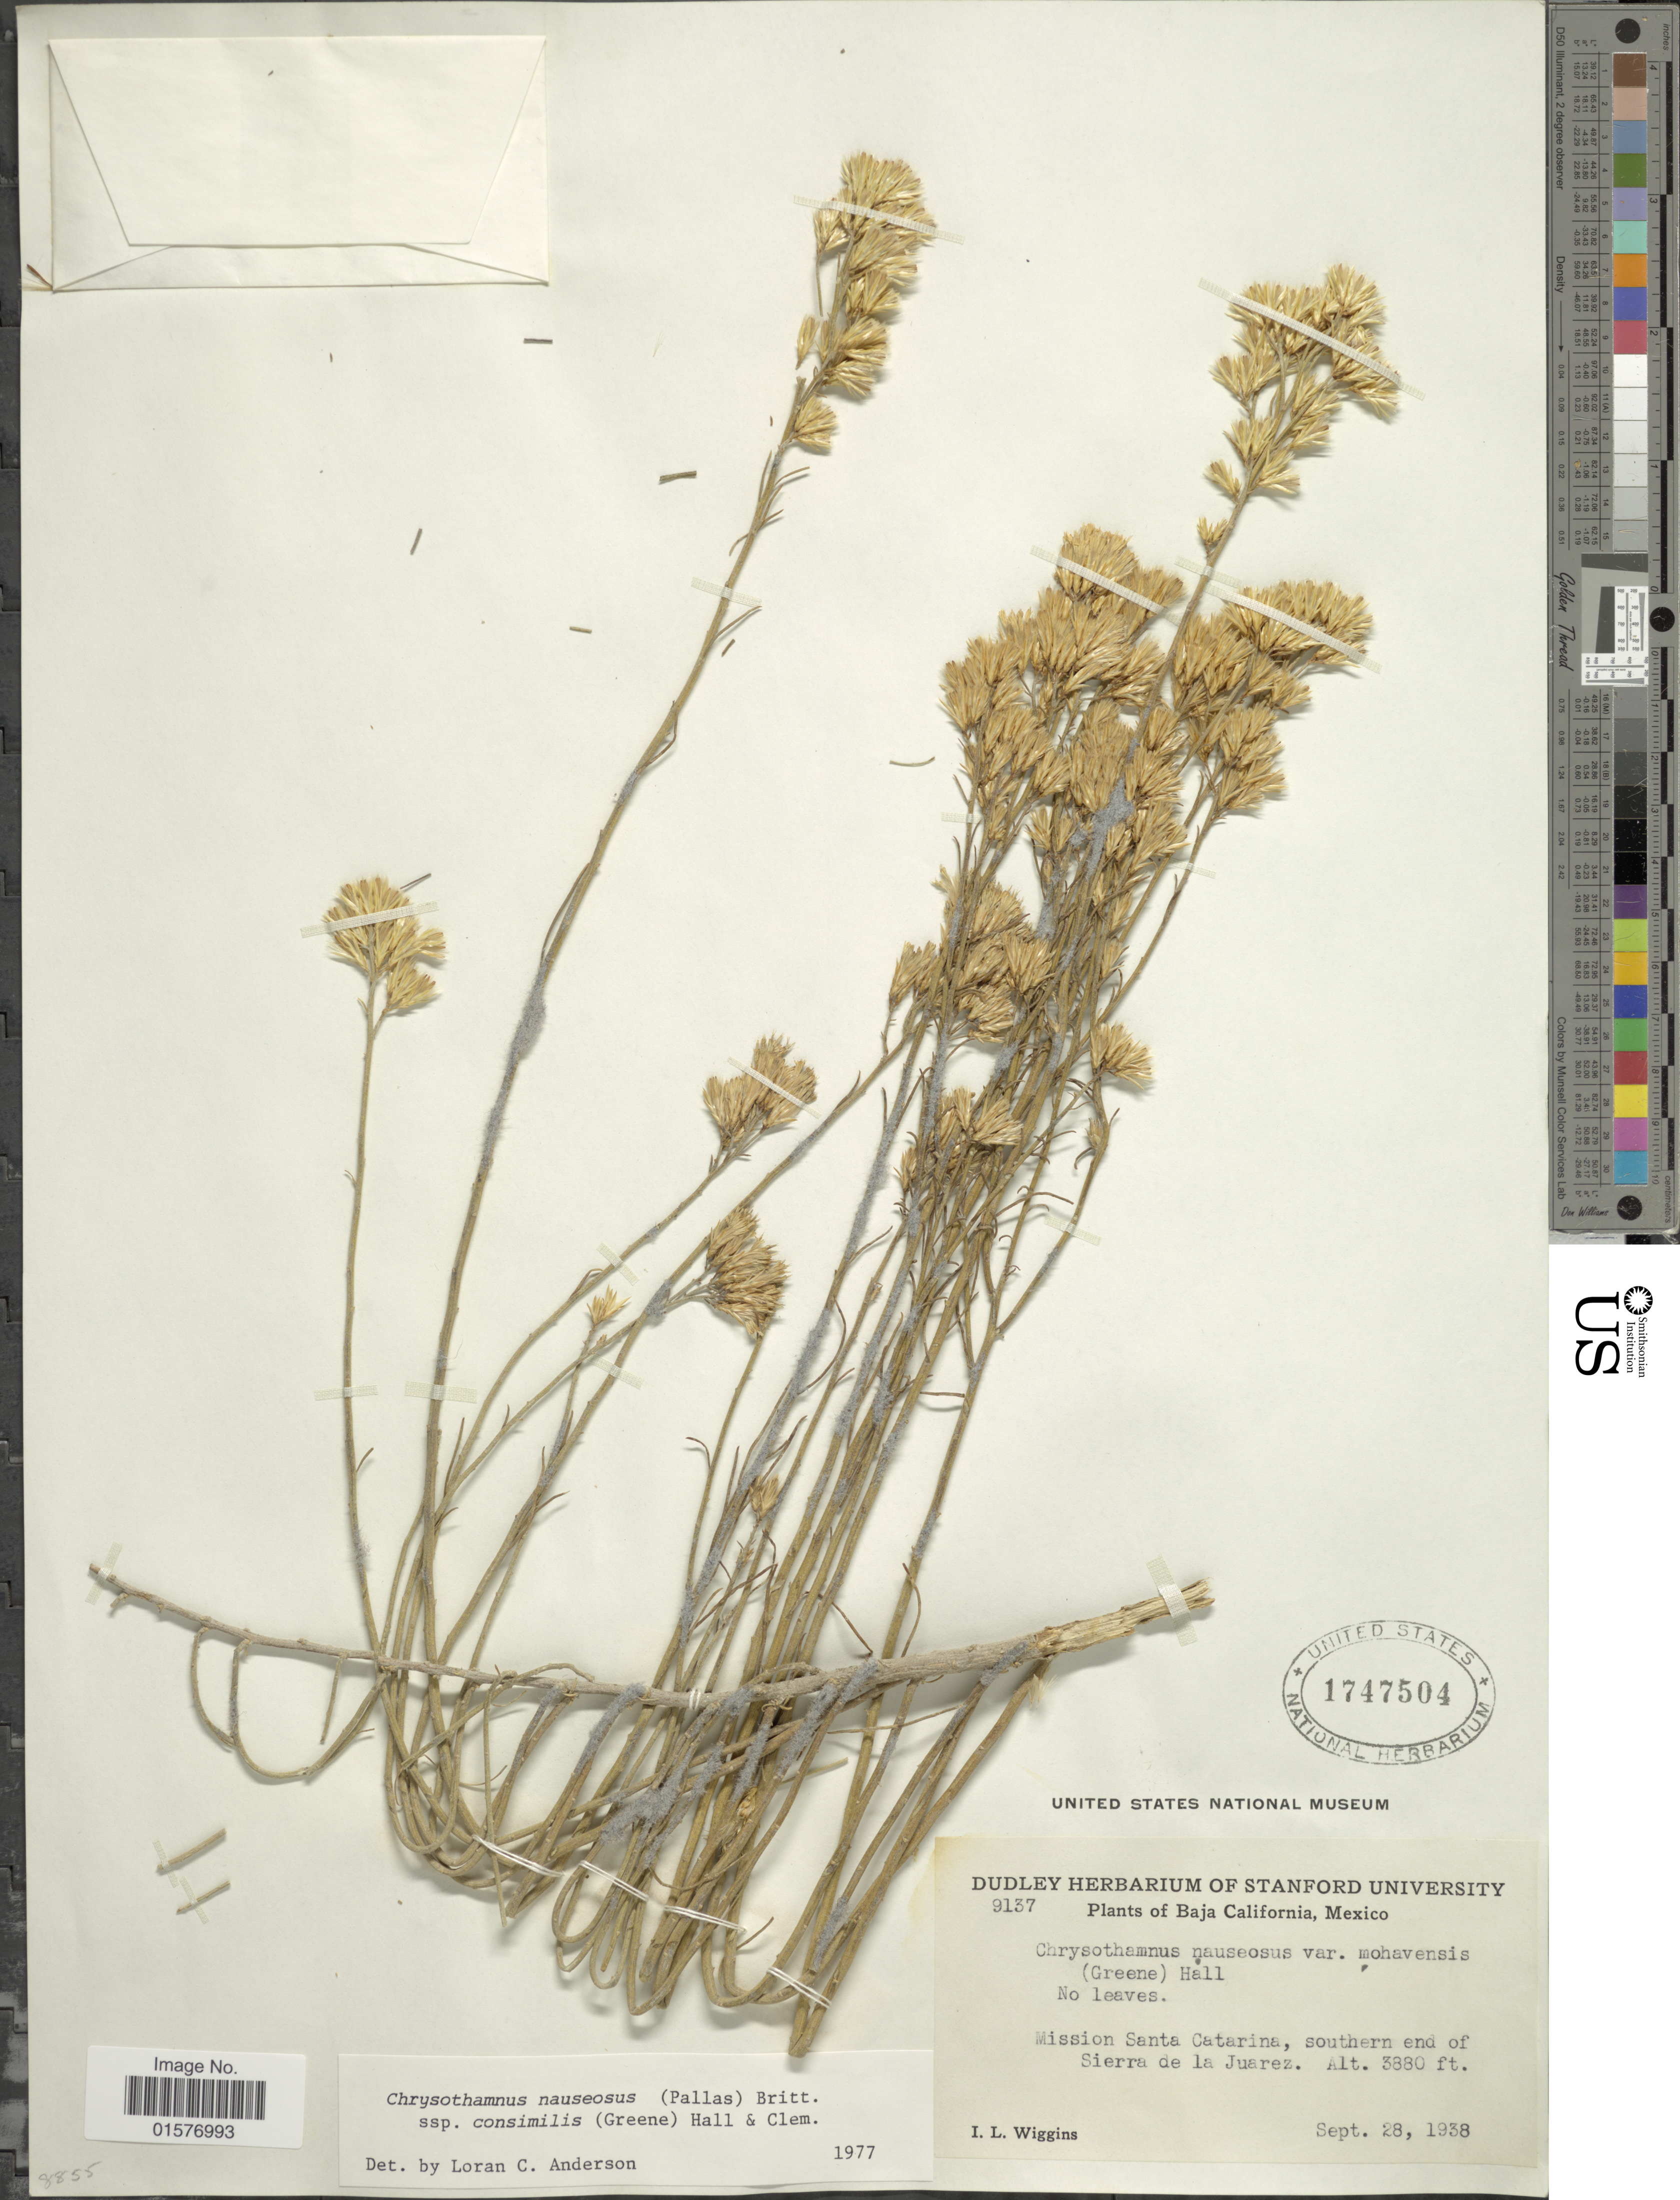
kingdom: Plantae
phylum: Tracheophyta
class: Magnoliopsida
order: Asterales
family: Asteraceae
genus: Chrysothamnus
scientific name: Chrysothamnus nauseosus subsp. consimilis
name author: (Greene) H.M. Hall & Clem.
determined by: Urbatsch, Lowell E., Curator (LSU), Louisiana State University (UNITED STATES)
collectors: I. L. Wiggins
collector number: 9137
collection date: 1938-09-28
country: Mexico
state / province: México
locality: Baja California, Mission Santa Catarina, southern end of Sierra de la Juarez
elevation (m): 1183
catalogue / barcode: US 1747504